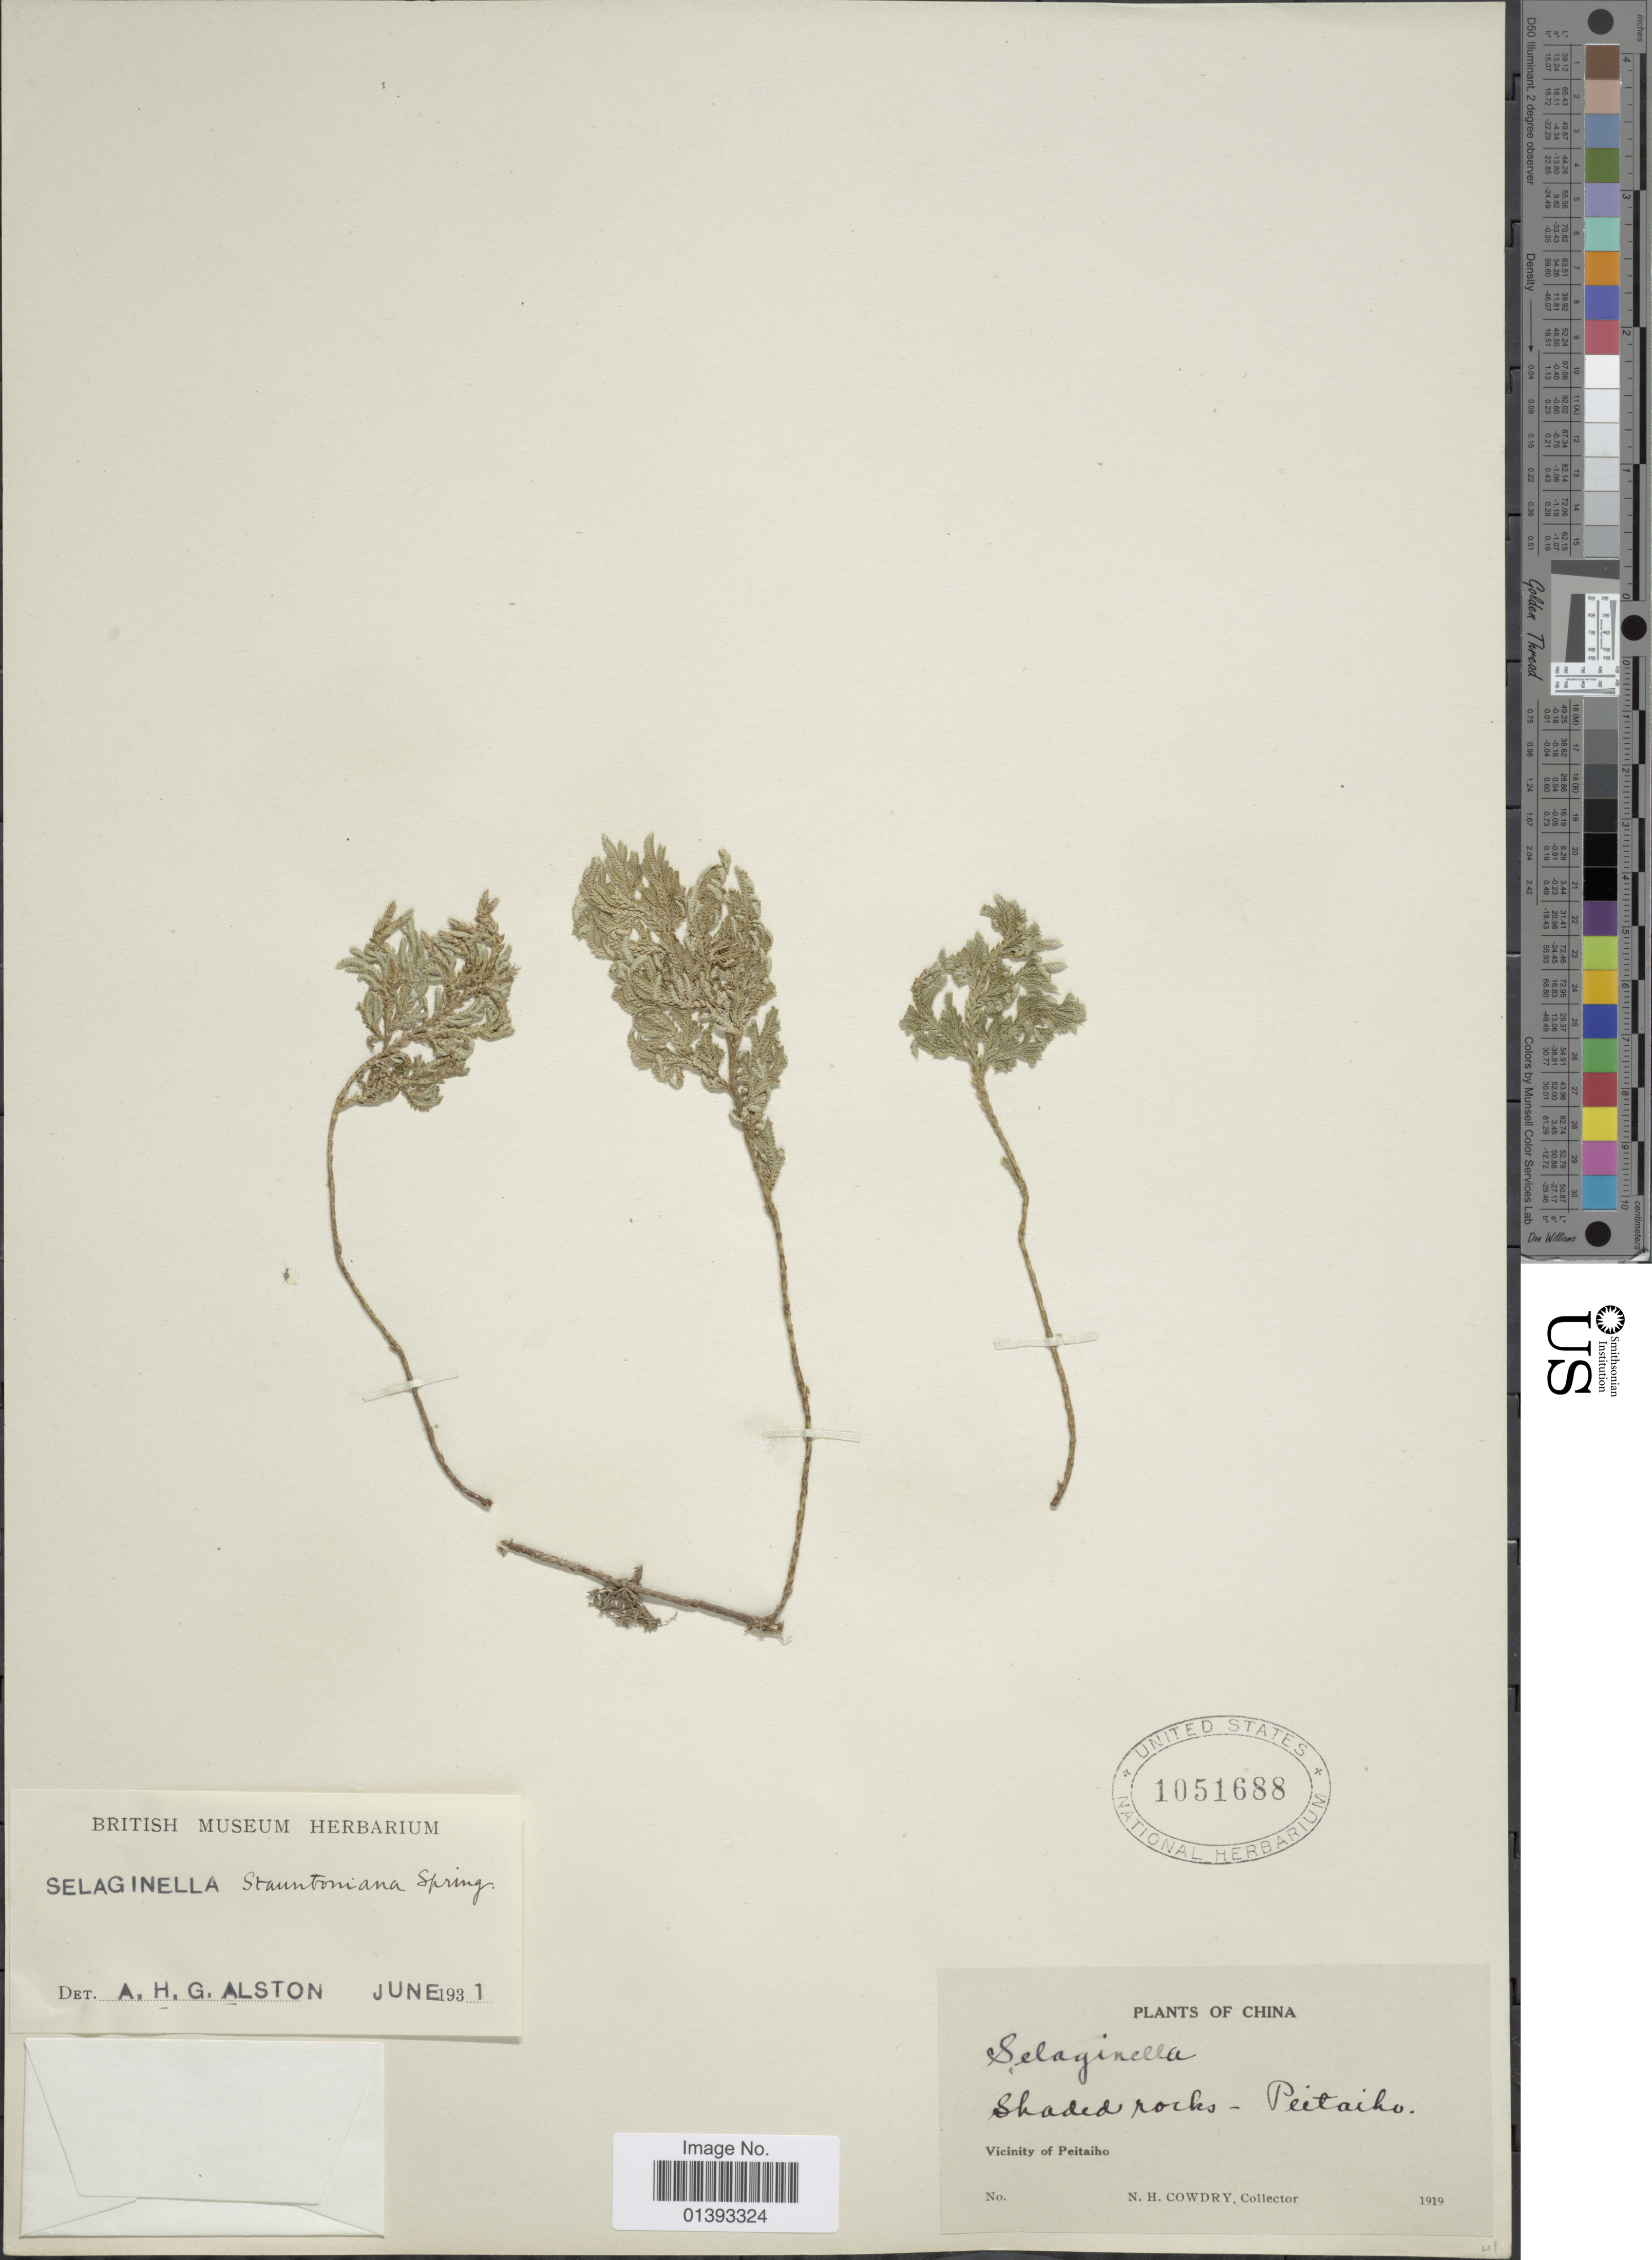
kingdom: Plantae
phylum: Tracheophyta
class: Lycopodiopsida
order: Selaginellales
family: Selaginellaceae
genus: Selaginella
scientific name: Selaginella stauntoniana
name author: Spring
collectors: N. H. Cowdry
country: China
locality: Vicinity of Peitaiho, shaded rocks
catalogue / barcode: US 1051688